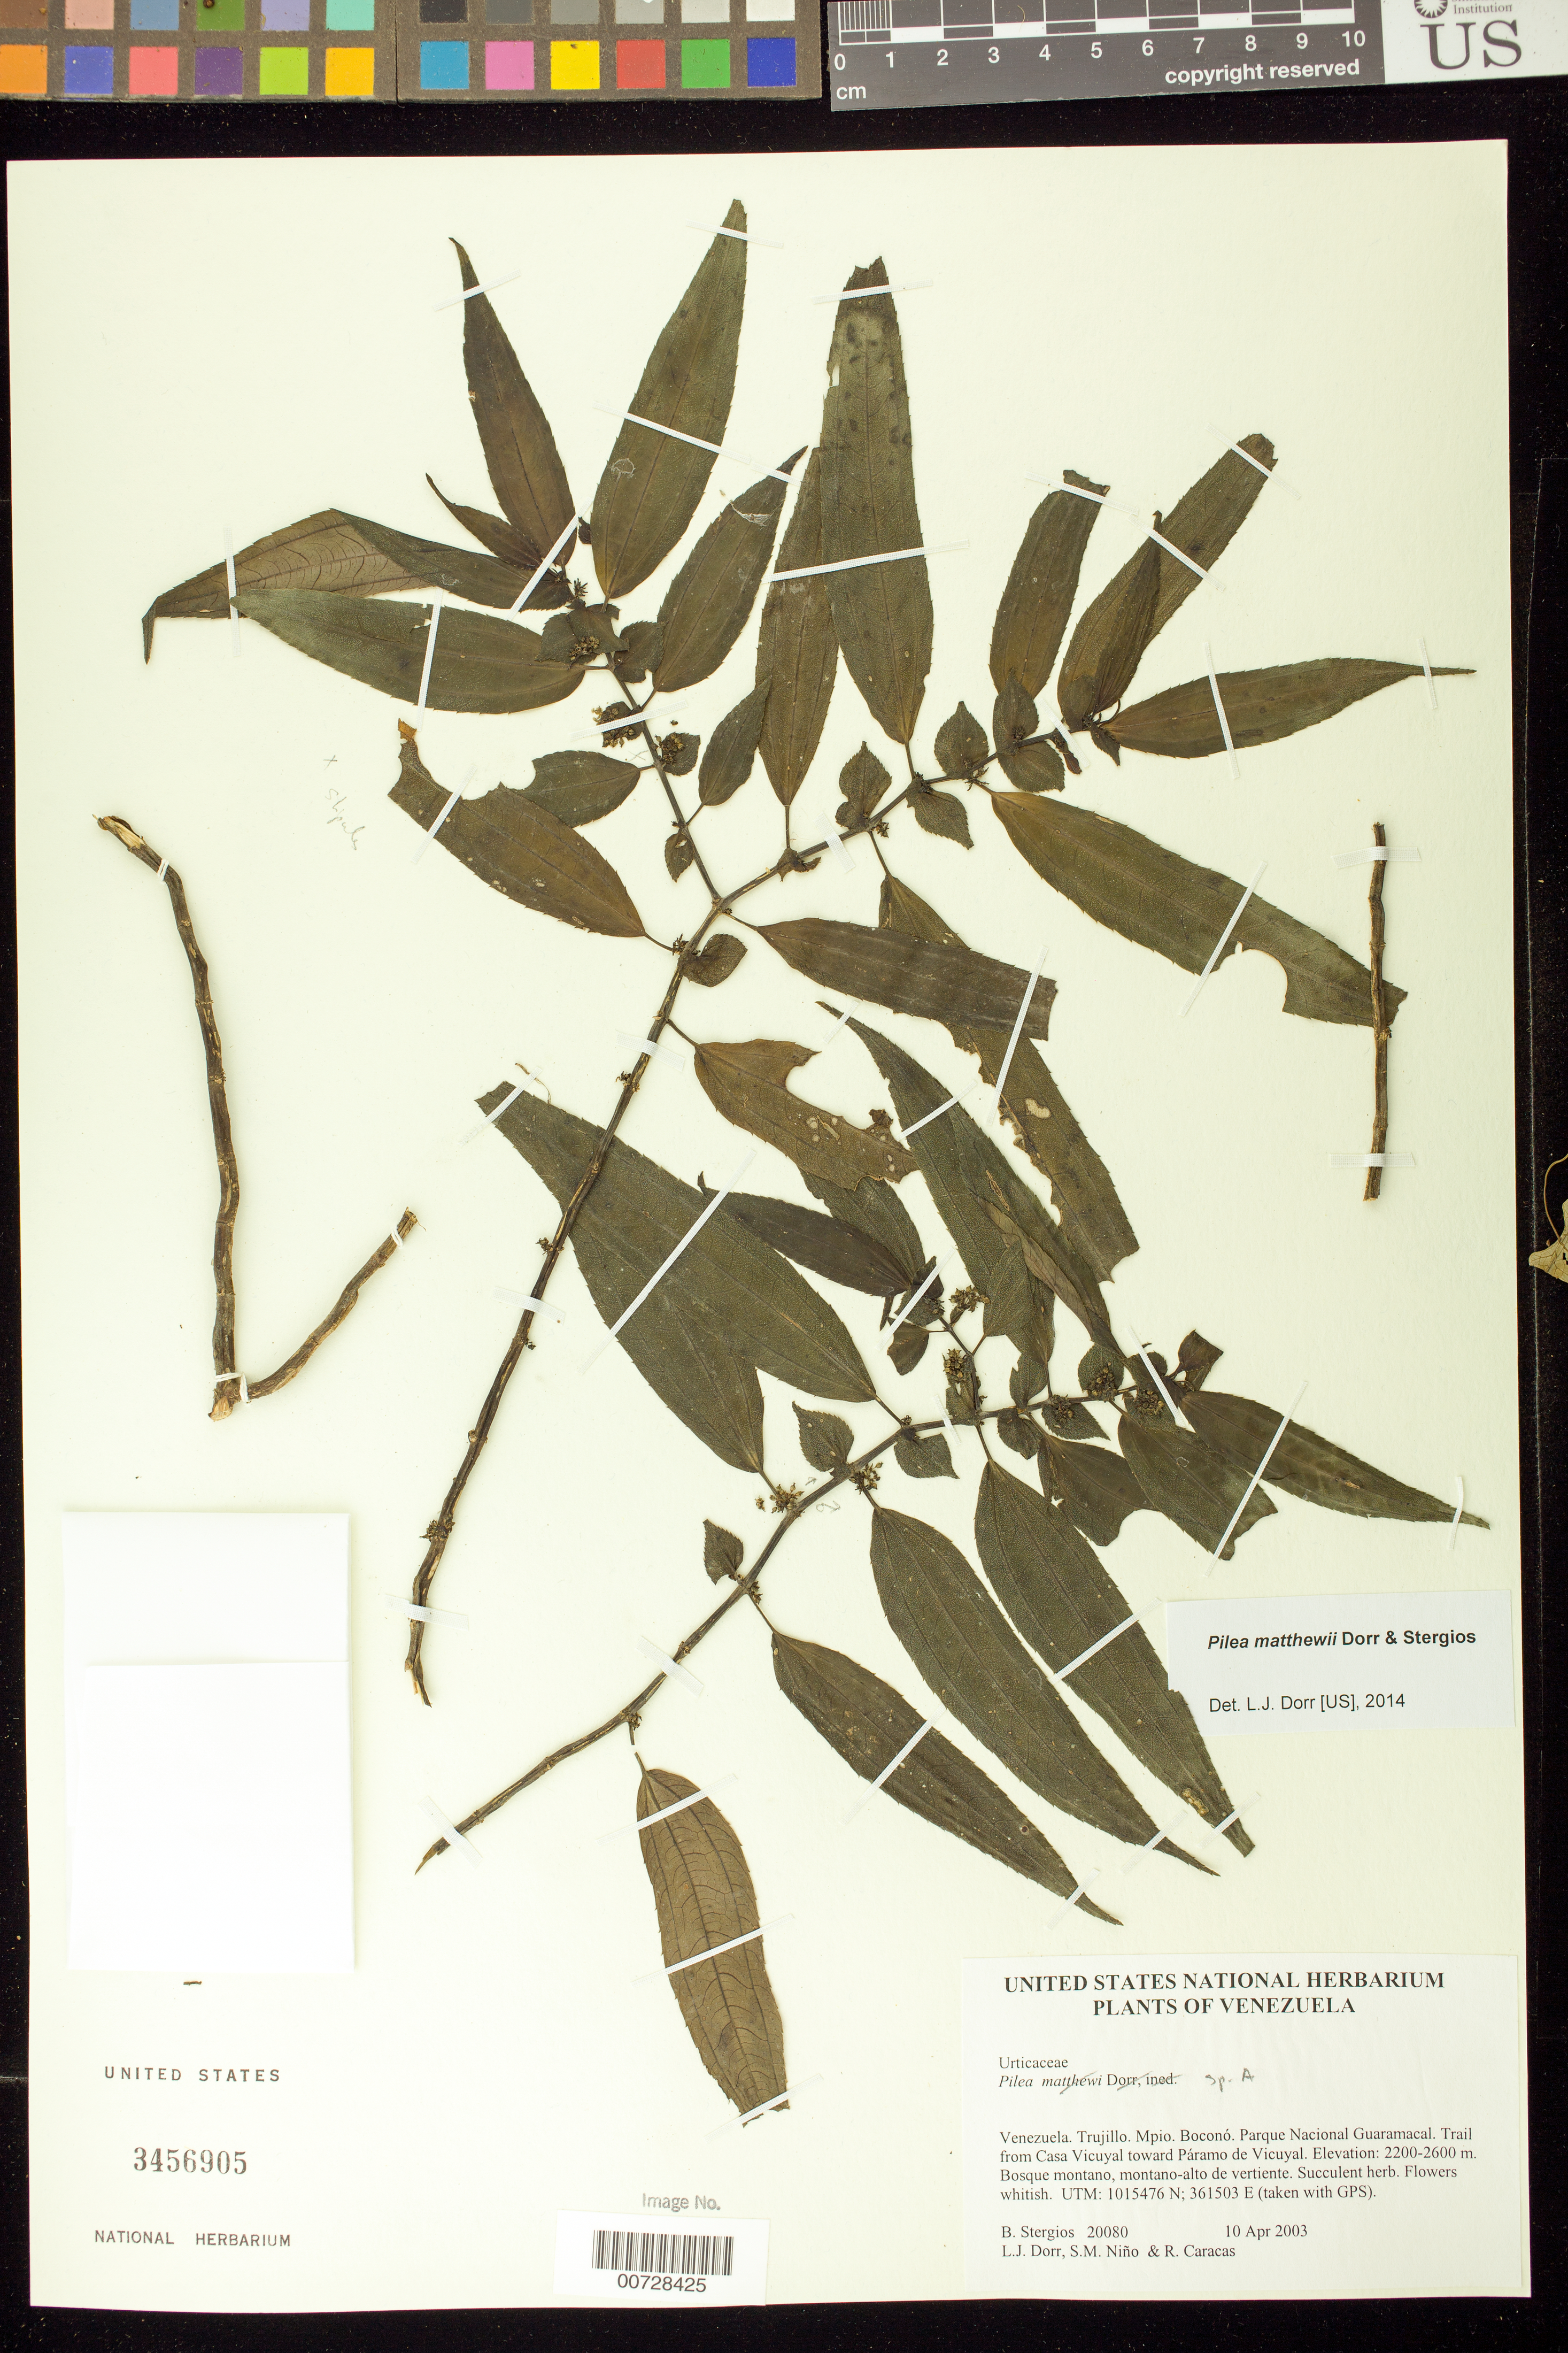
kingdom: Plantae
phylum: Tracheophyta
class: Magnoliopsida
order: Rosales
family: Urticaceae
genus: Pilea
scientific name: Pilea matthewii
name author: Dorr & Stergios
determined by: Dorr, L. J., (BOT), Smithsonian Institution - National Museum of Natural History (UNITED STATES)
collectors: B. G. Stergios, L. J. Dorr, S. M. Niño & R. Caracas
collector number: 20080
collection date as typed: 10 Apr 2003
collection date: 2003-04-10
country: Venezuela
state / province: Trujillo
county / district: Boconó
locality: Parque Nacional Guaramacal. Trail from Casa Vicuyal toward Páramo de Vicuyal.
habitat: Bosque montano, montano-alto de vertiente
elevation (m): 2200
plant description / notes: PORT, US, VEN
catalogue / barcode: US 3456905